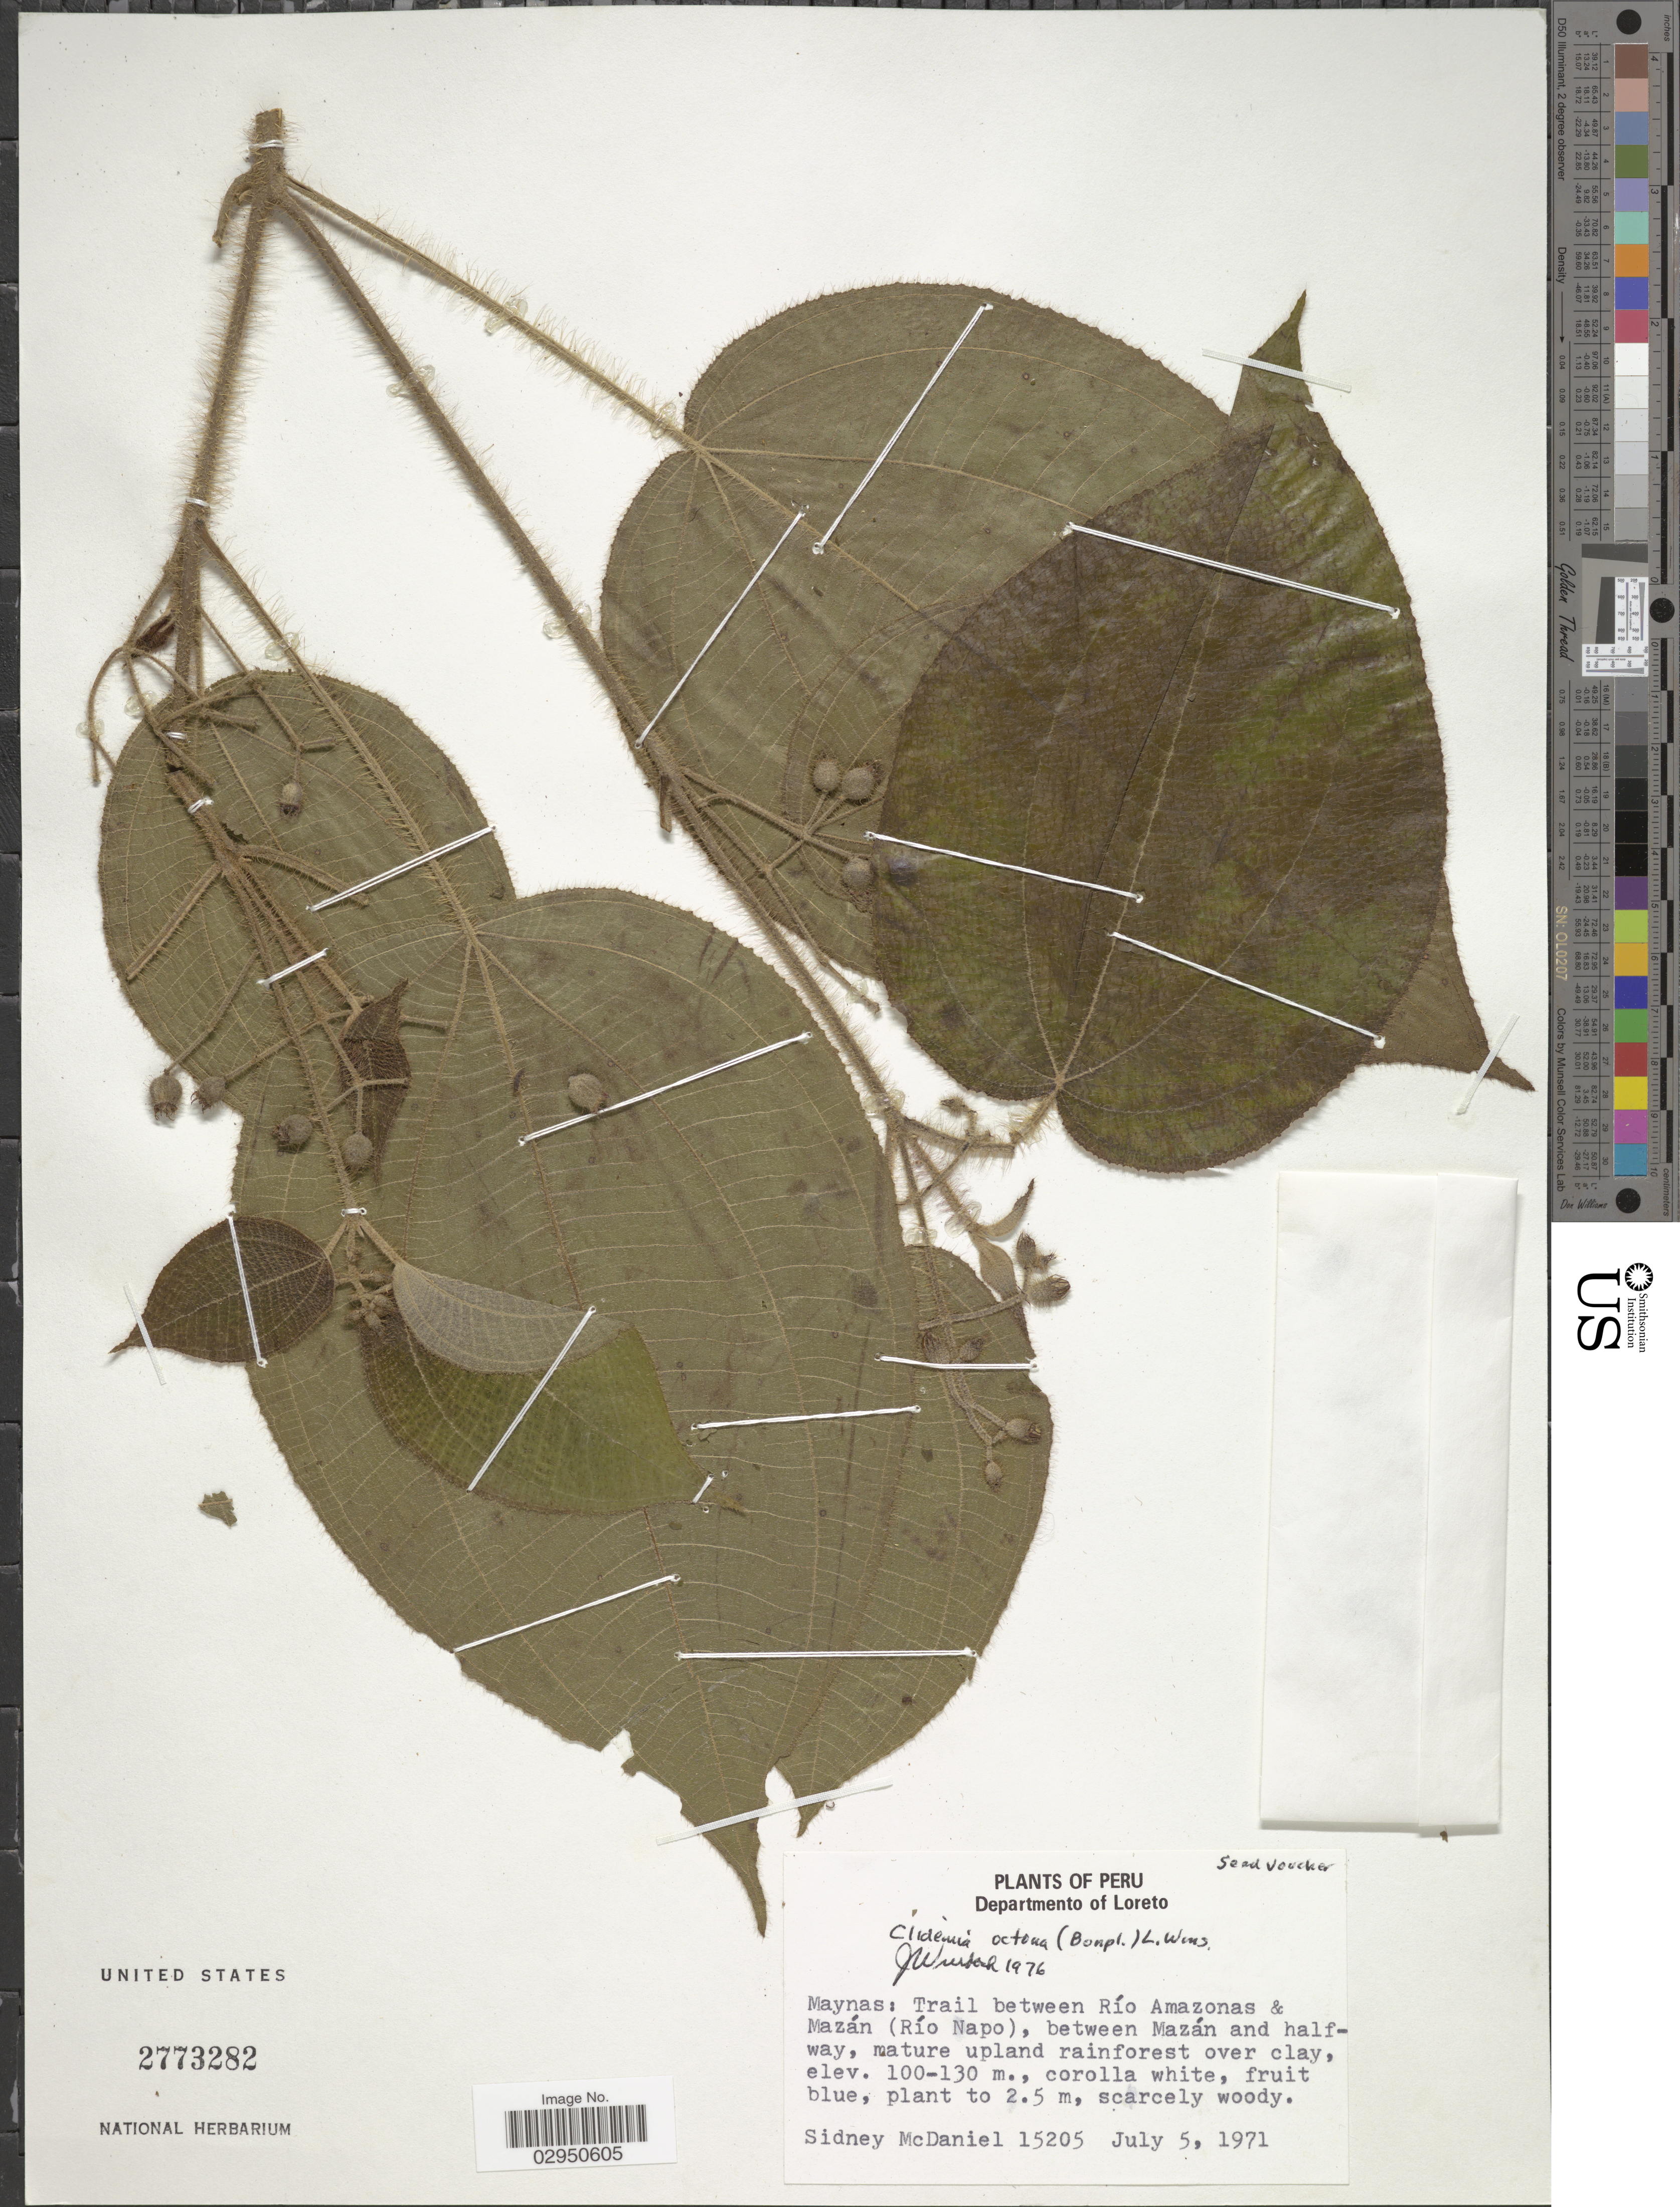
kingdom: Plantae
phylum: Tracheophyta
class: Magnoliopsida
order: Myrtales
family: Melastomataceae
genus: Clidemia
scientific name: Clidemia octona subsp. octona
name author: (Bonpl.) L.O. Williams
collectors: S. McDaniel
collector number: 15205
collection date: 1971-07-05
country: Peru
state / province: Loreto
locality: Departmento of Loreto. Maynas: Trail between Río Amazonas & Mazán (Río Napo), between Mazán and halfway, mature upland rainforest over clay.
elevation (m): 100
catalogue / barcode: US 2773282